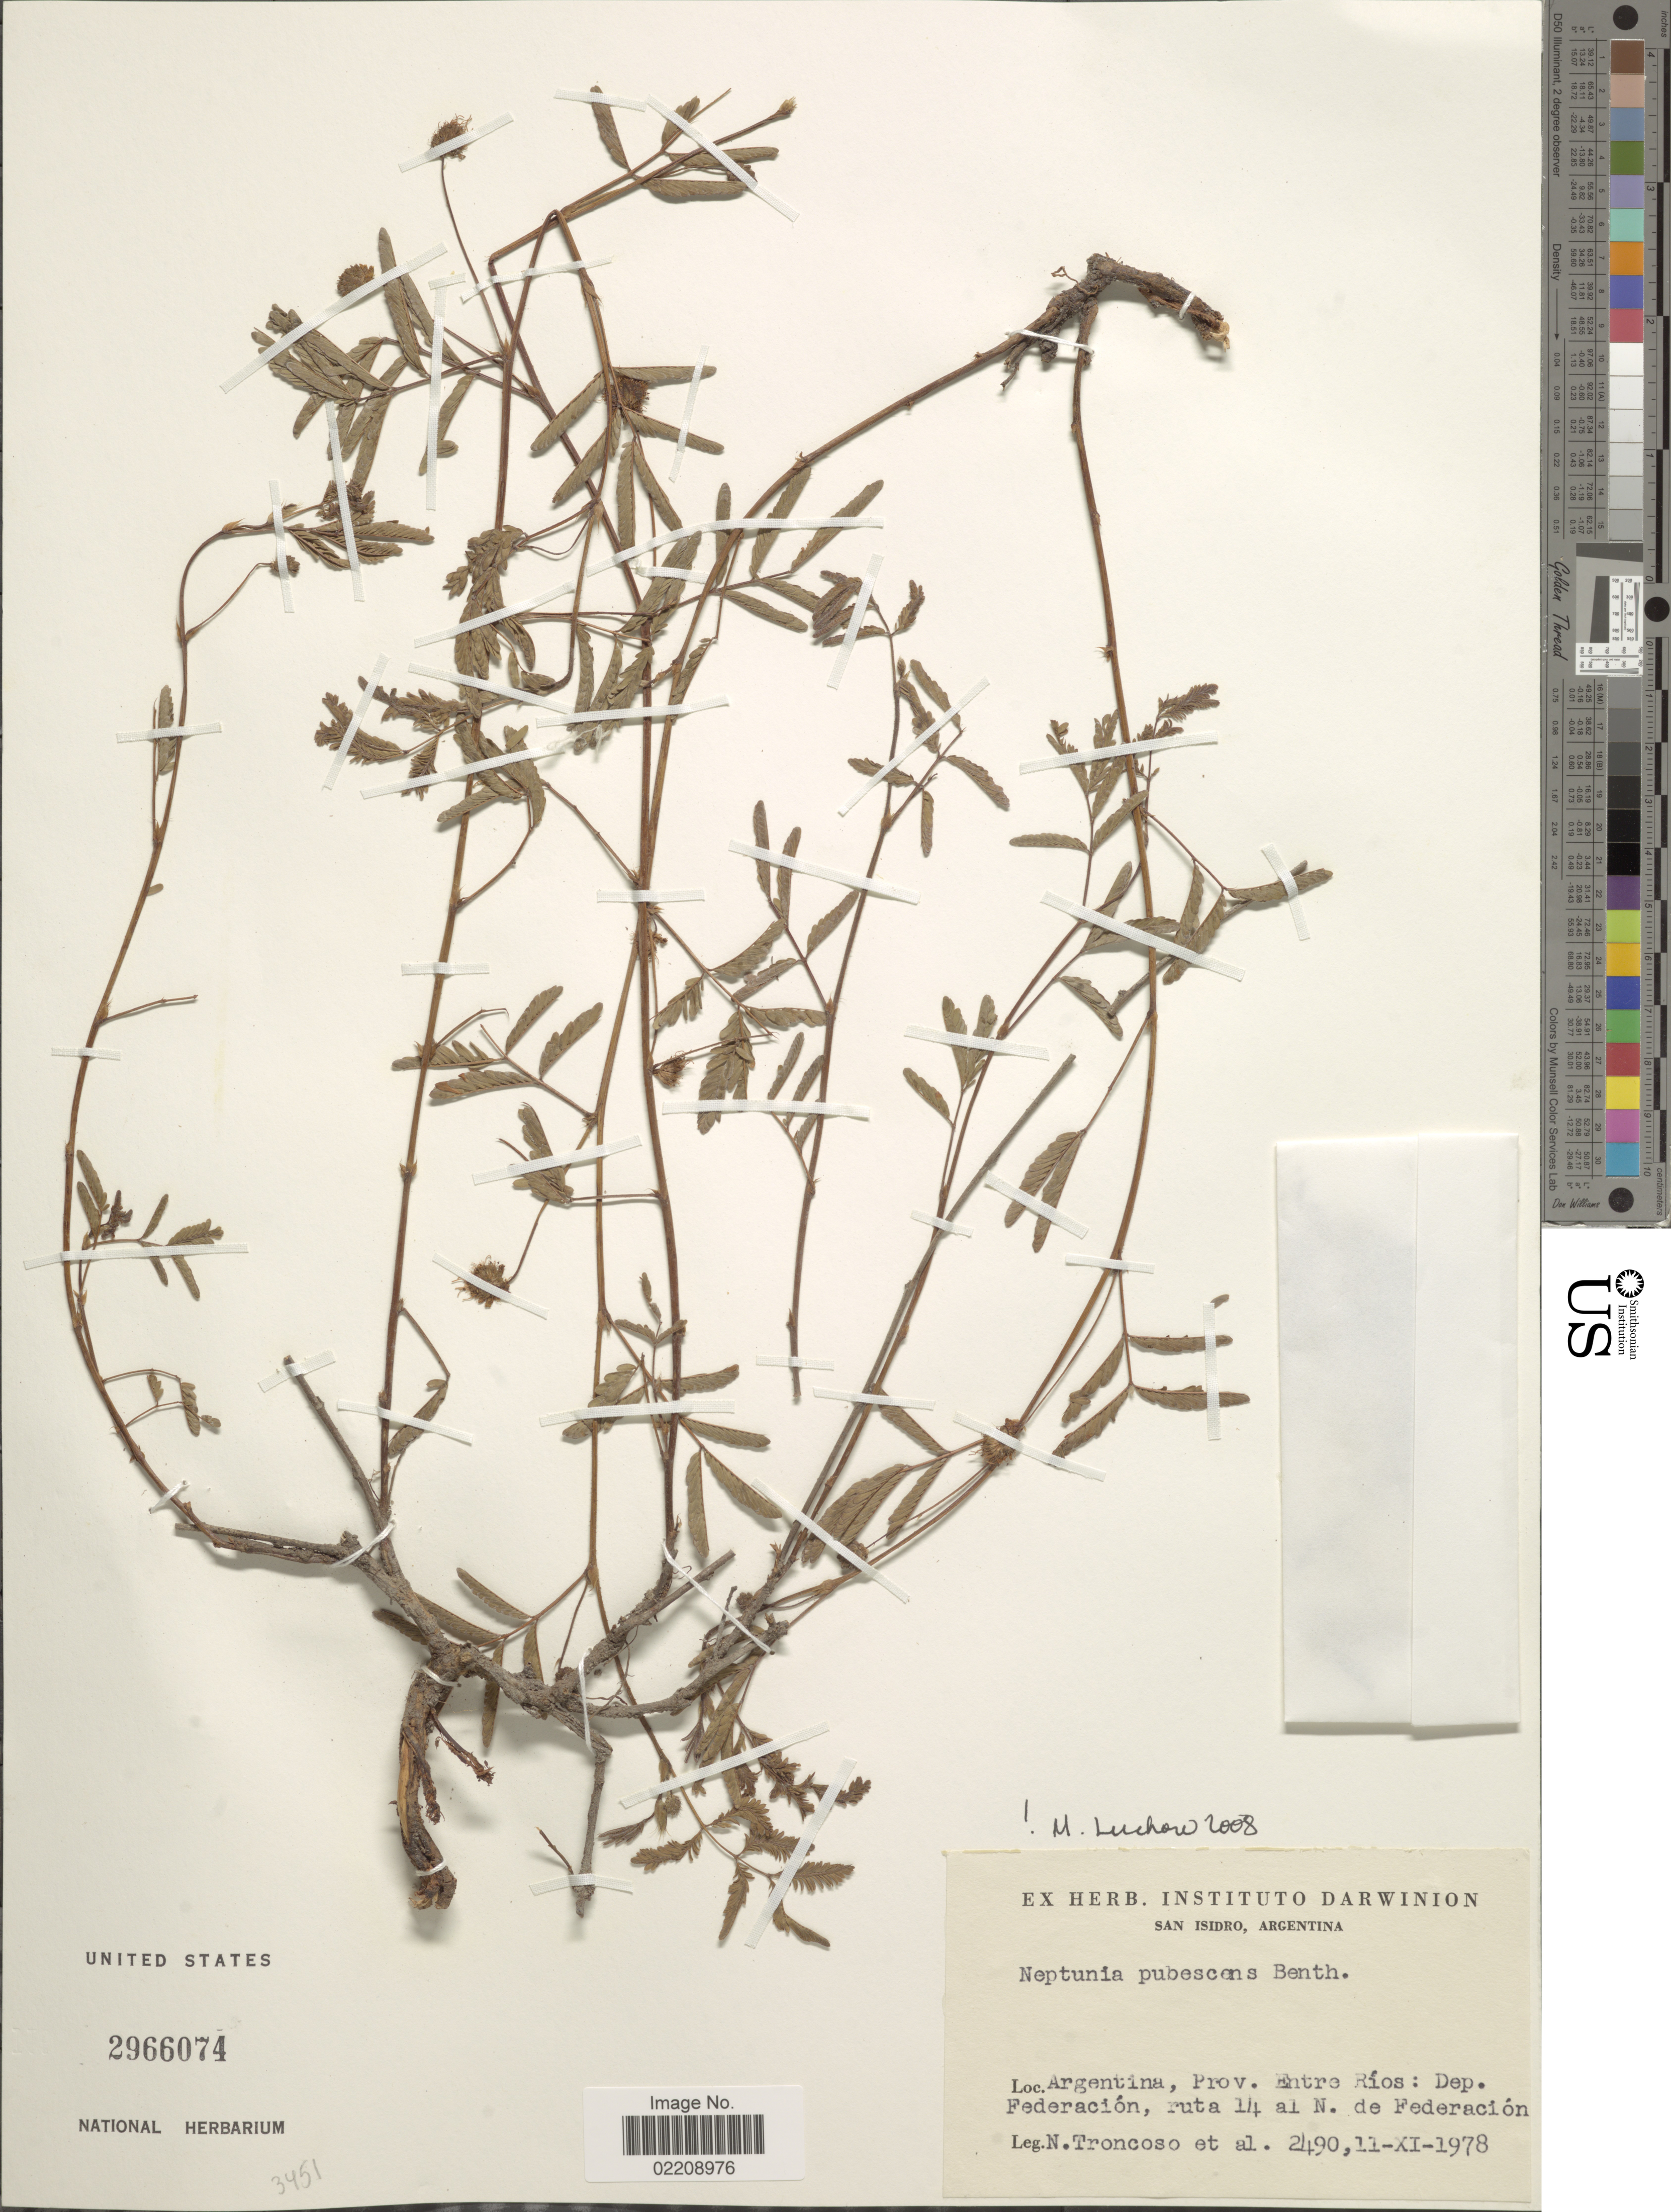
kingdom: Plantae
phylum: Tracheophyta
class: Magnoliopsida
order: Fabales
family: Fabaceae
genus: Neptunia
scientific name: Neptunia pubescens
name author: Benth.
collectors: N. Troncoso & et al.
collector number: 2490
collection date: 1978-11-11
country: Argentina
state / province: Entre Rios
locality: Dep. Federacion, ruta 14 al N. de Federacion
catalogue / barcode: US 2966074